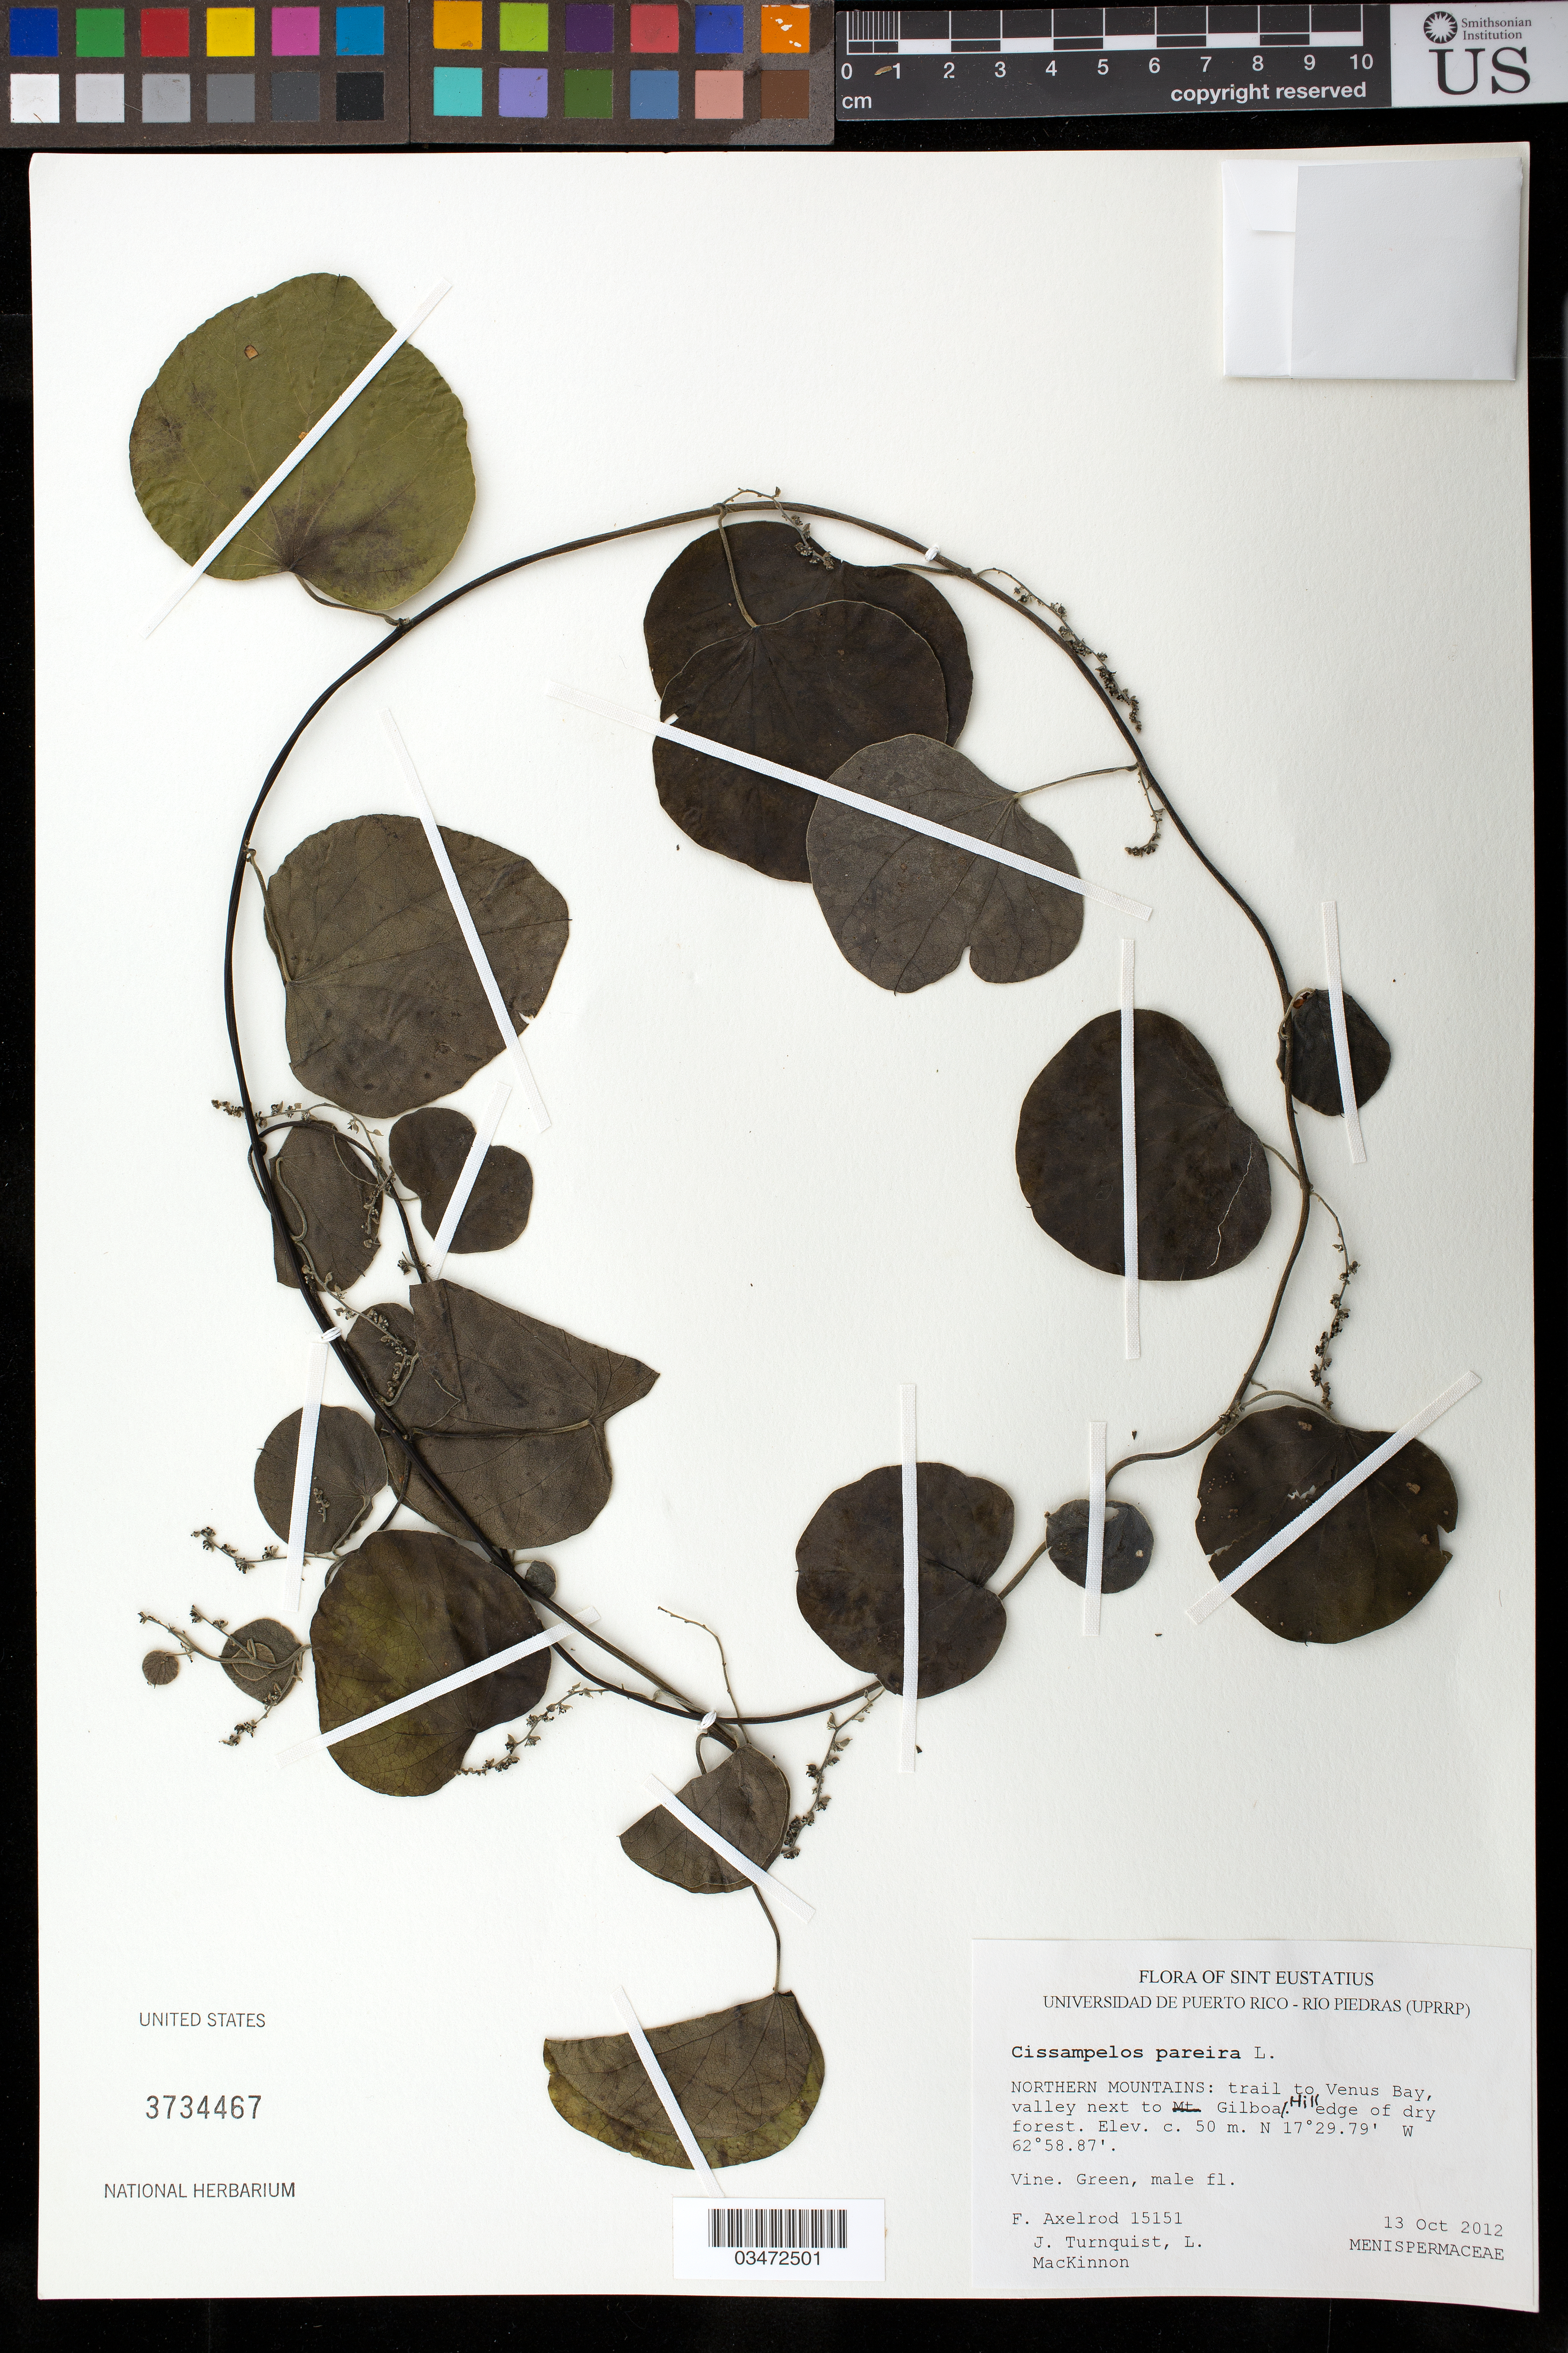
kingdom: Plantae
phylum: Tracheophyta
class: Magnoliopsida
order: Ranunculales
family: Menispermaceae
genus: Cissampelos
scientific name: Cissampelos pareira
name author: L.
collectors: F. S. Axelrod, J. Turnquist & L. MacKinnon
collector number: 15151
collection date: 2012-10-13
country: Netherlands Antilles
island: Sint Eustatius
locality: Northern Mountains: trail to Venus Bay, valley next to Gilbao Hill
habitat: Edge of dry forest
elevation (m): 50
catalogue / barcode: US 3734467